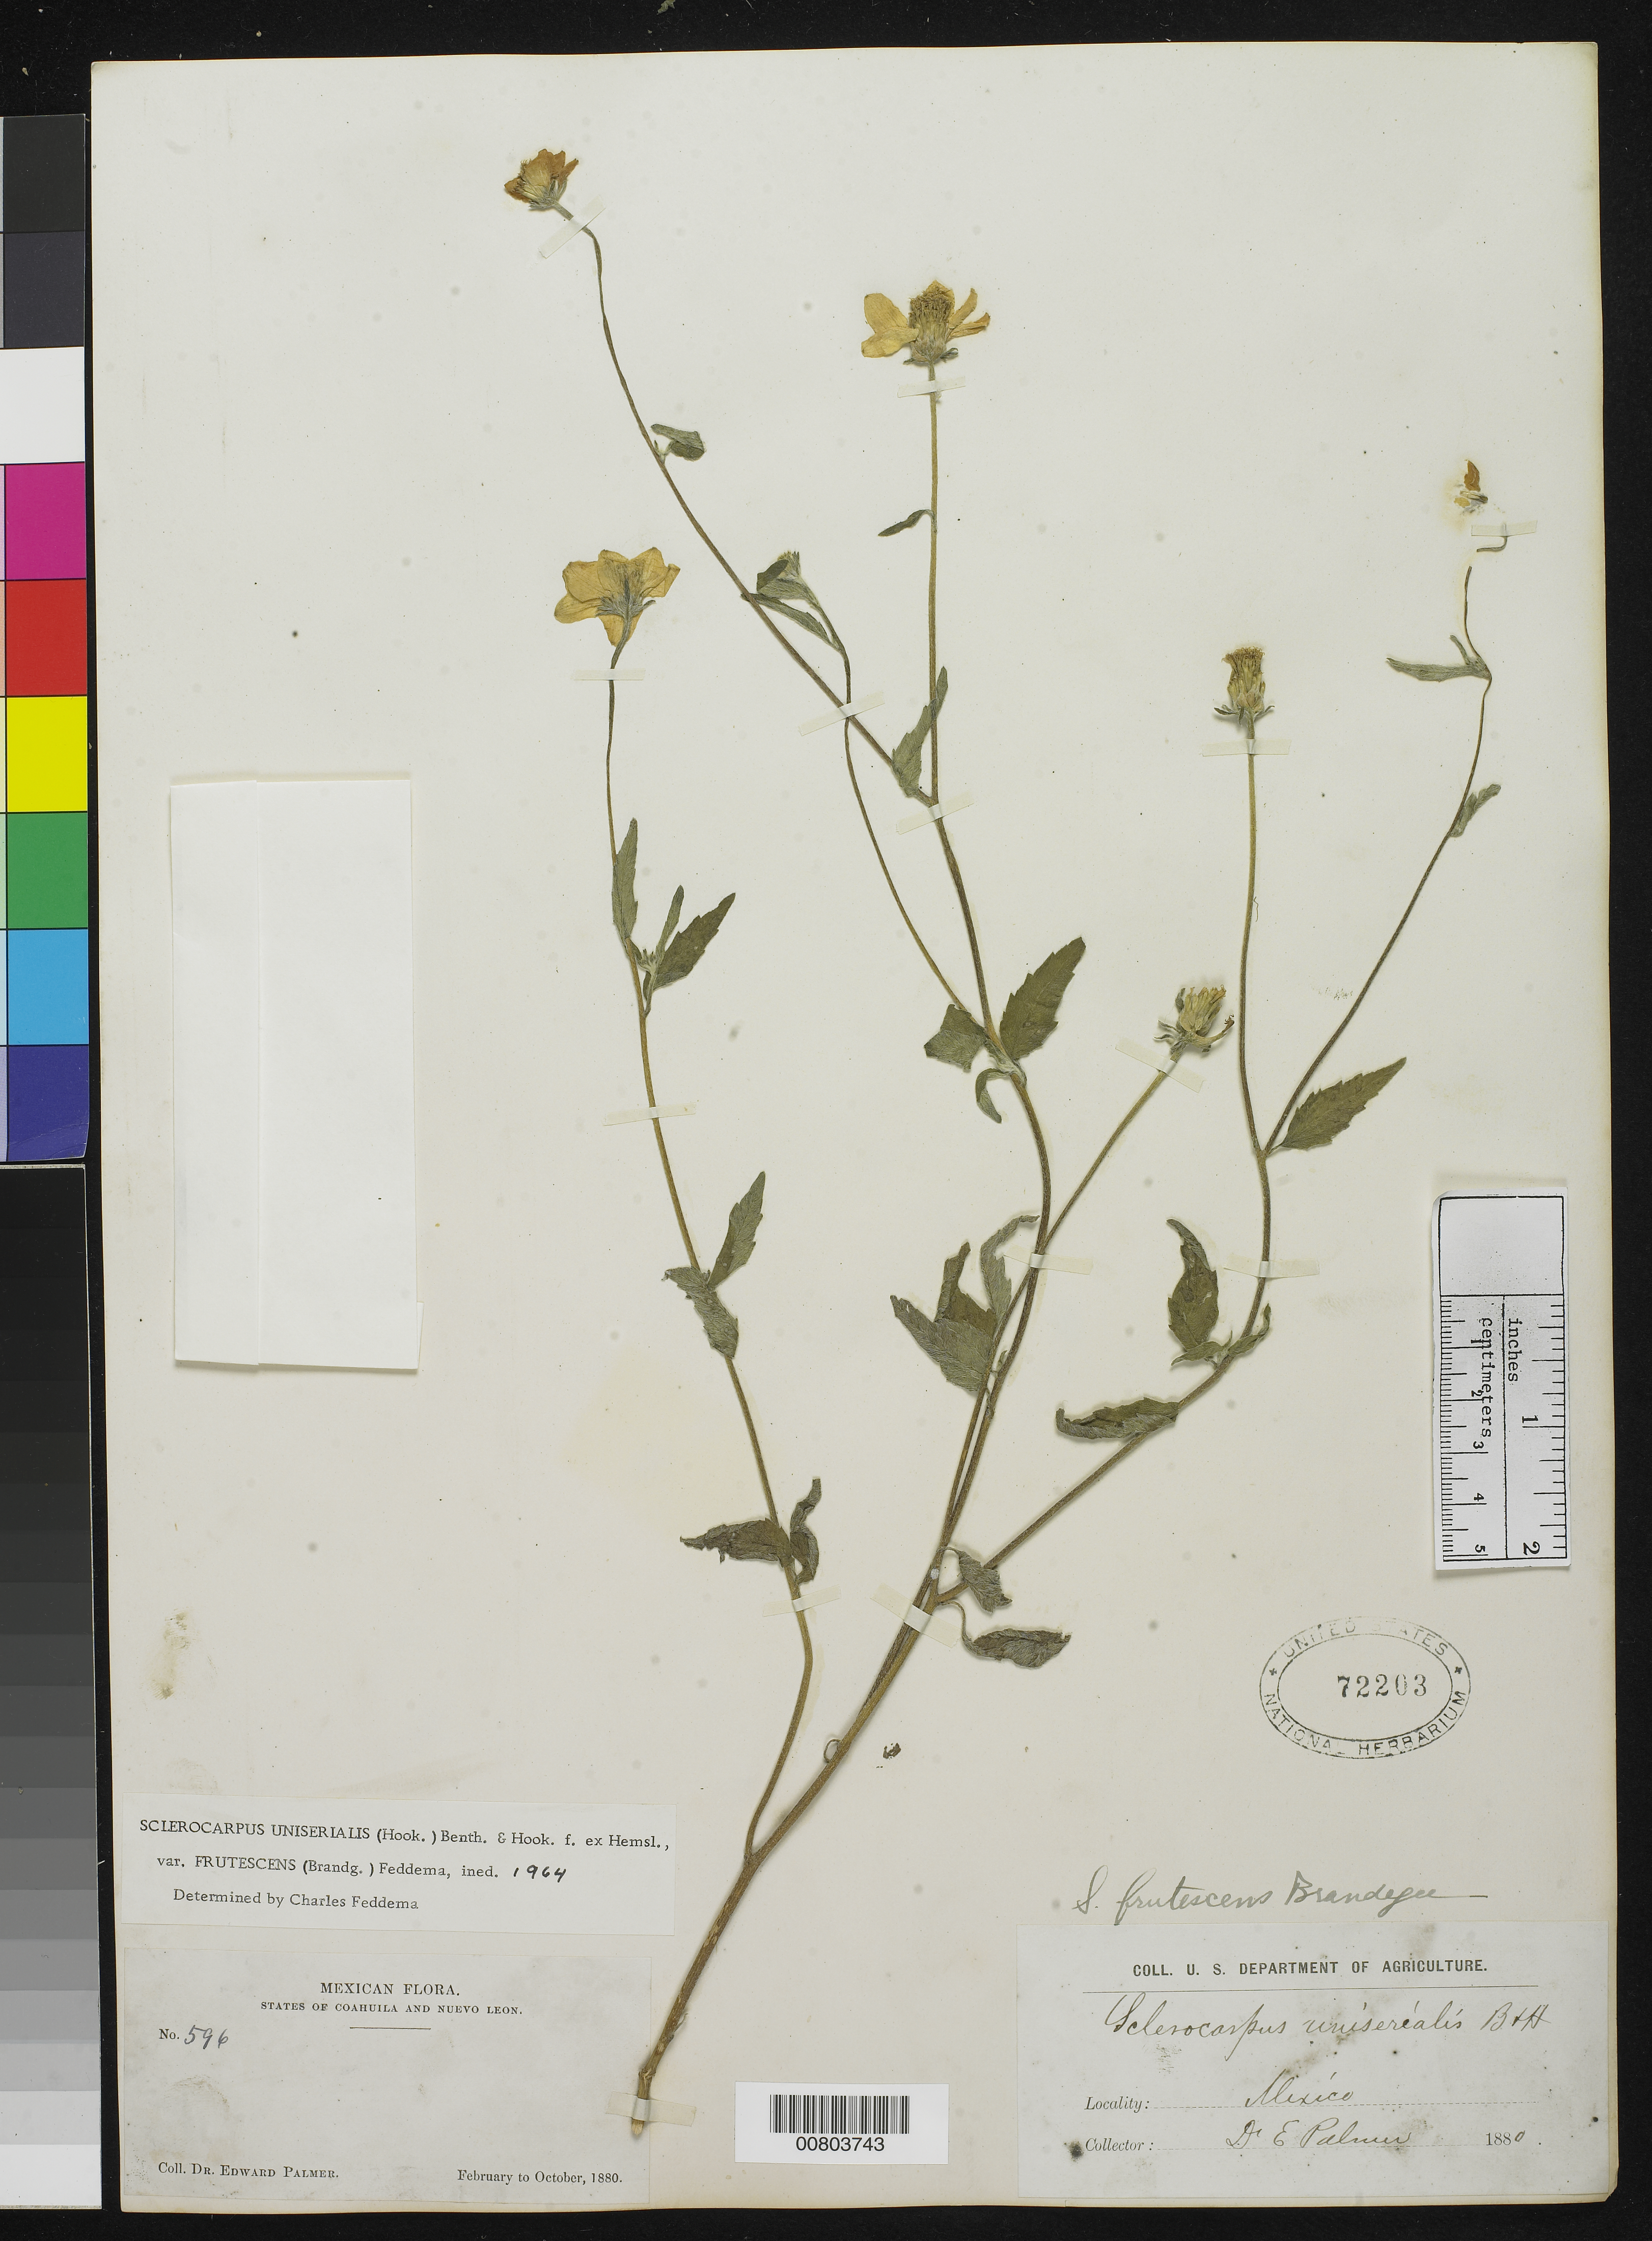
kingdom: Plantae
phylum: Tracheophyta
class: Magnoliopsida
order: Asterales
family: Asteraceae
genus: Sclerocarpus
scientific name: Sclerocarpus uniserialis var. frutescens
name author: (Brandegee) Feddema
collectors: E. Palmer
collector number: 596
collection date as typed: Feb 1880 to -- Oct 1880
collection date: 1880-02/1880-10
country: Mexico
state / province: Coahuila / Nuevo León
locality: States of Coahuila and Nuevo León.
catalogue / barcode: US 72203